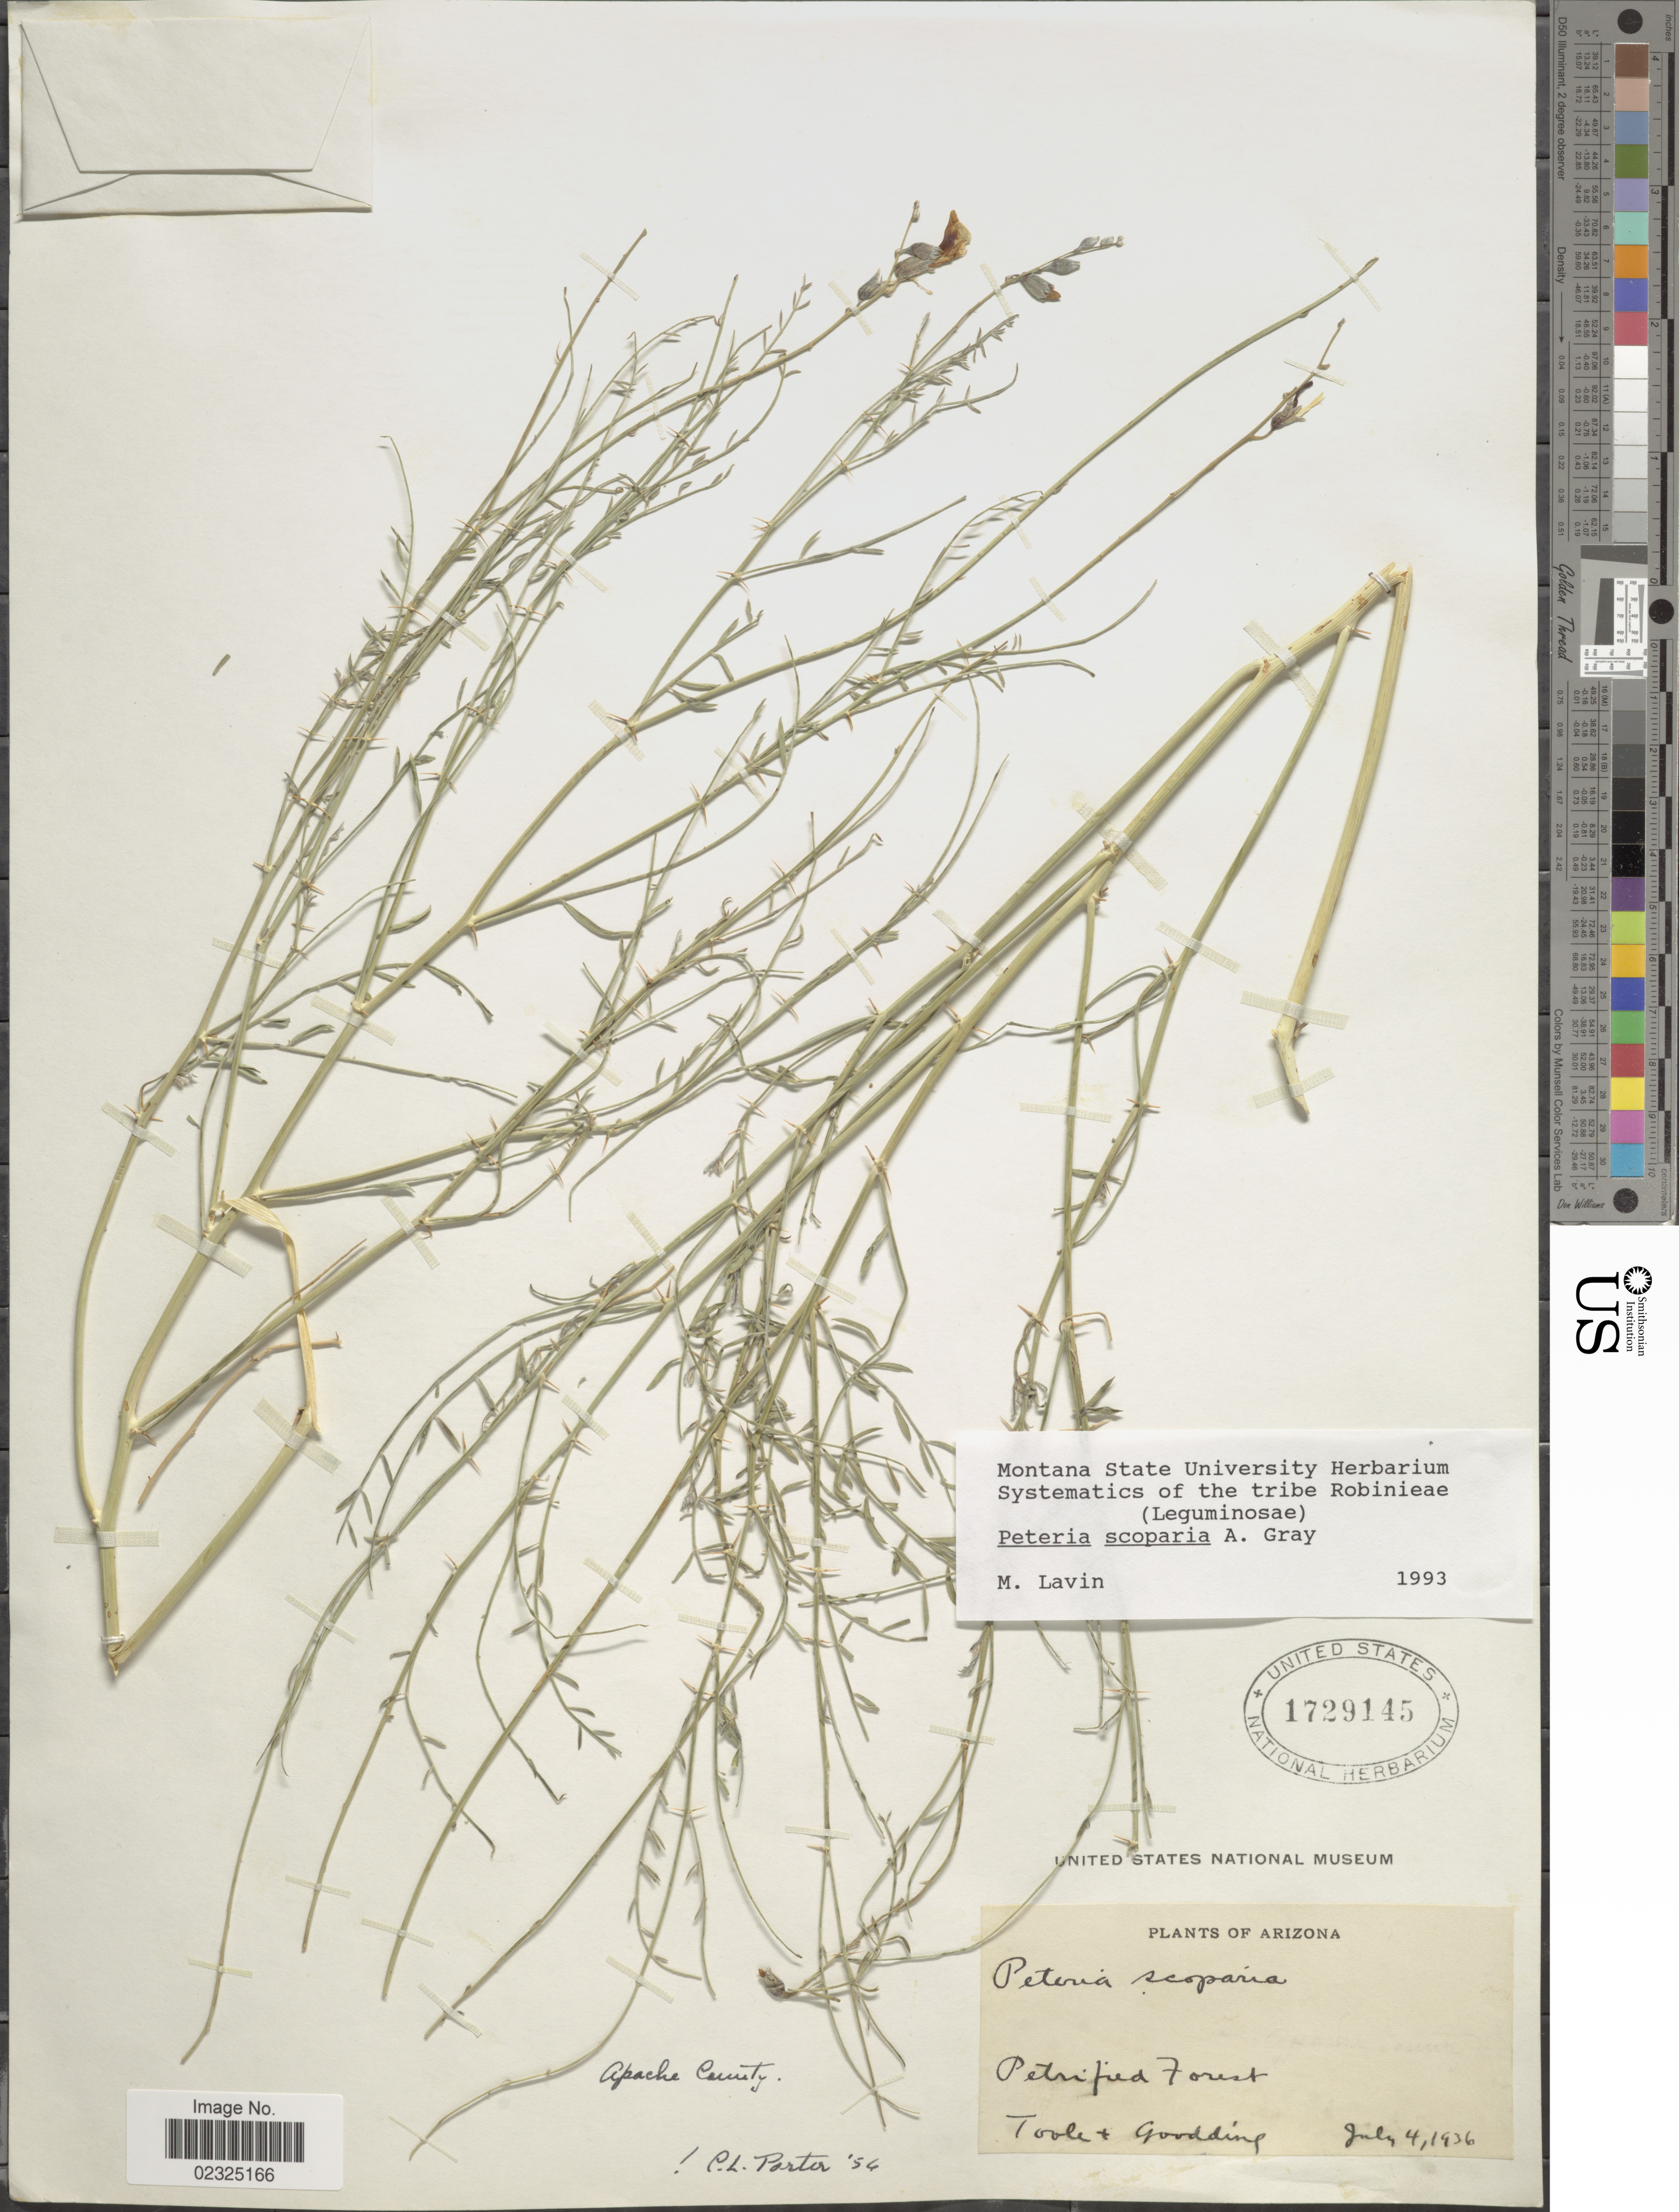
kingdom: Plantae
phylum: Tracheophyta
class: Magnoliopsida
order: Fabales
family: Fabaceae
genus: Peteria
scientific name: Peteria scoparia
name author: A. Gray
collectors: Toole & Goodding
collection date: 1936-07-04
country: United States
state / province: Arizona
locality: Petrified Forest, Apache County.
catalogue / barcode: US 1729145